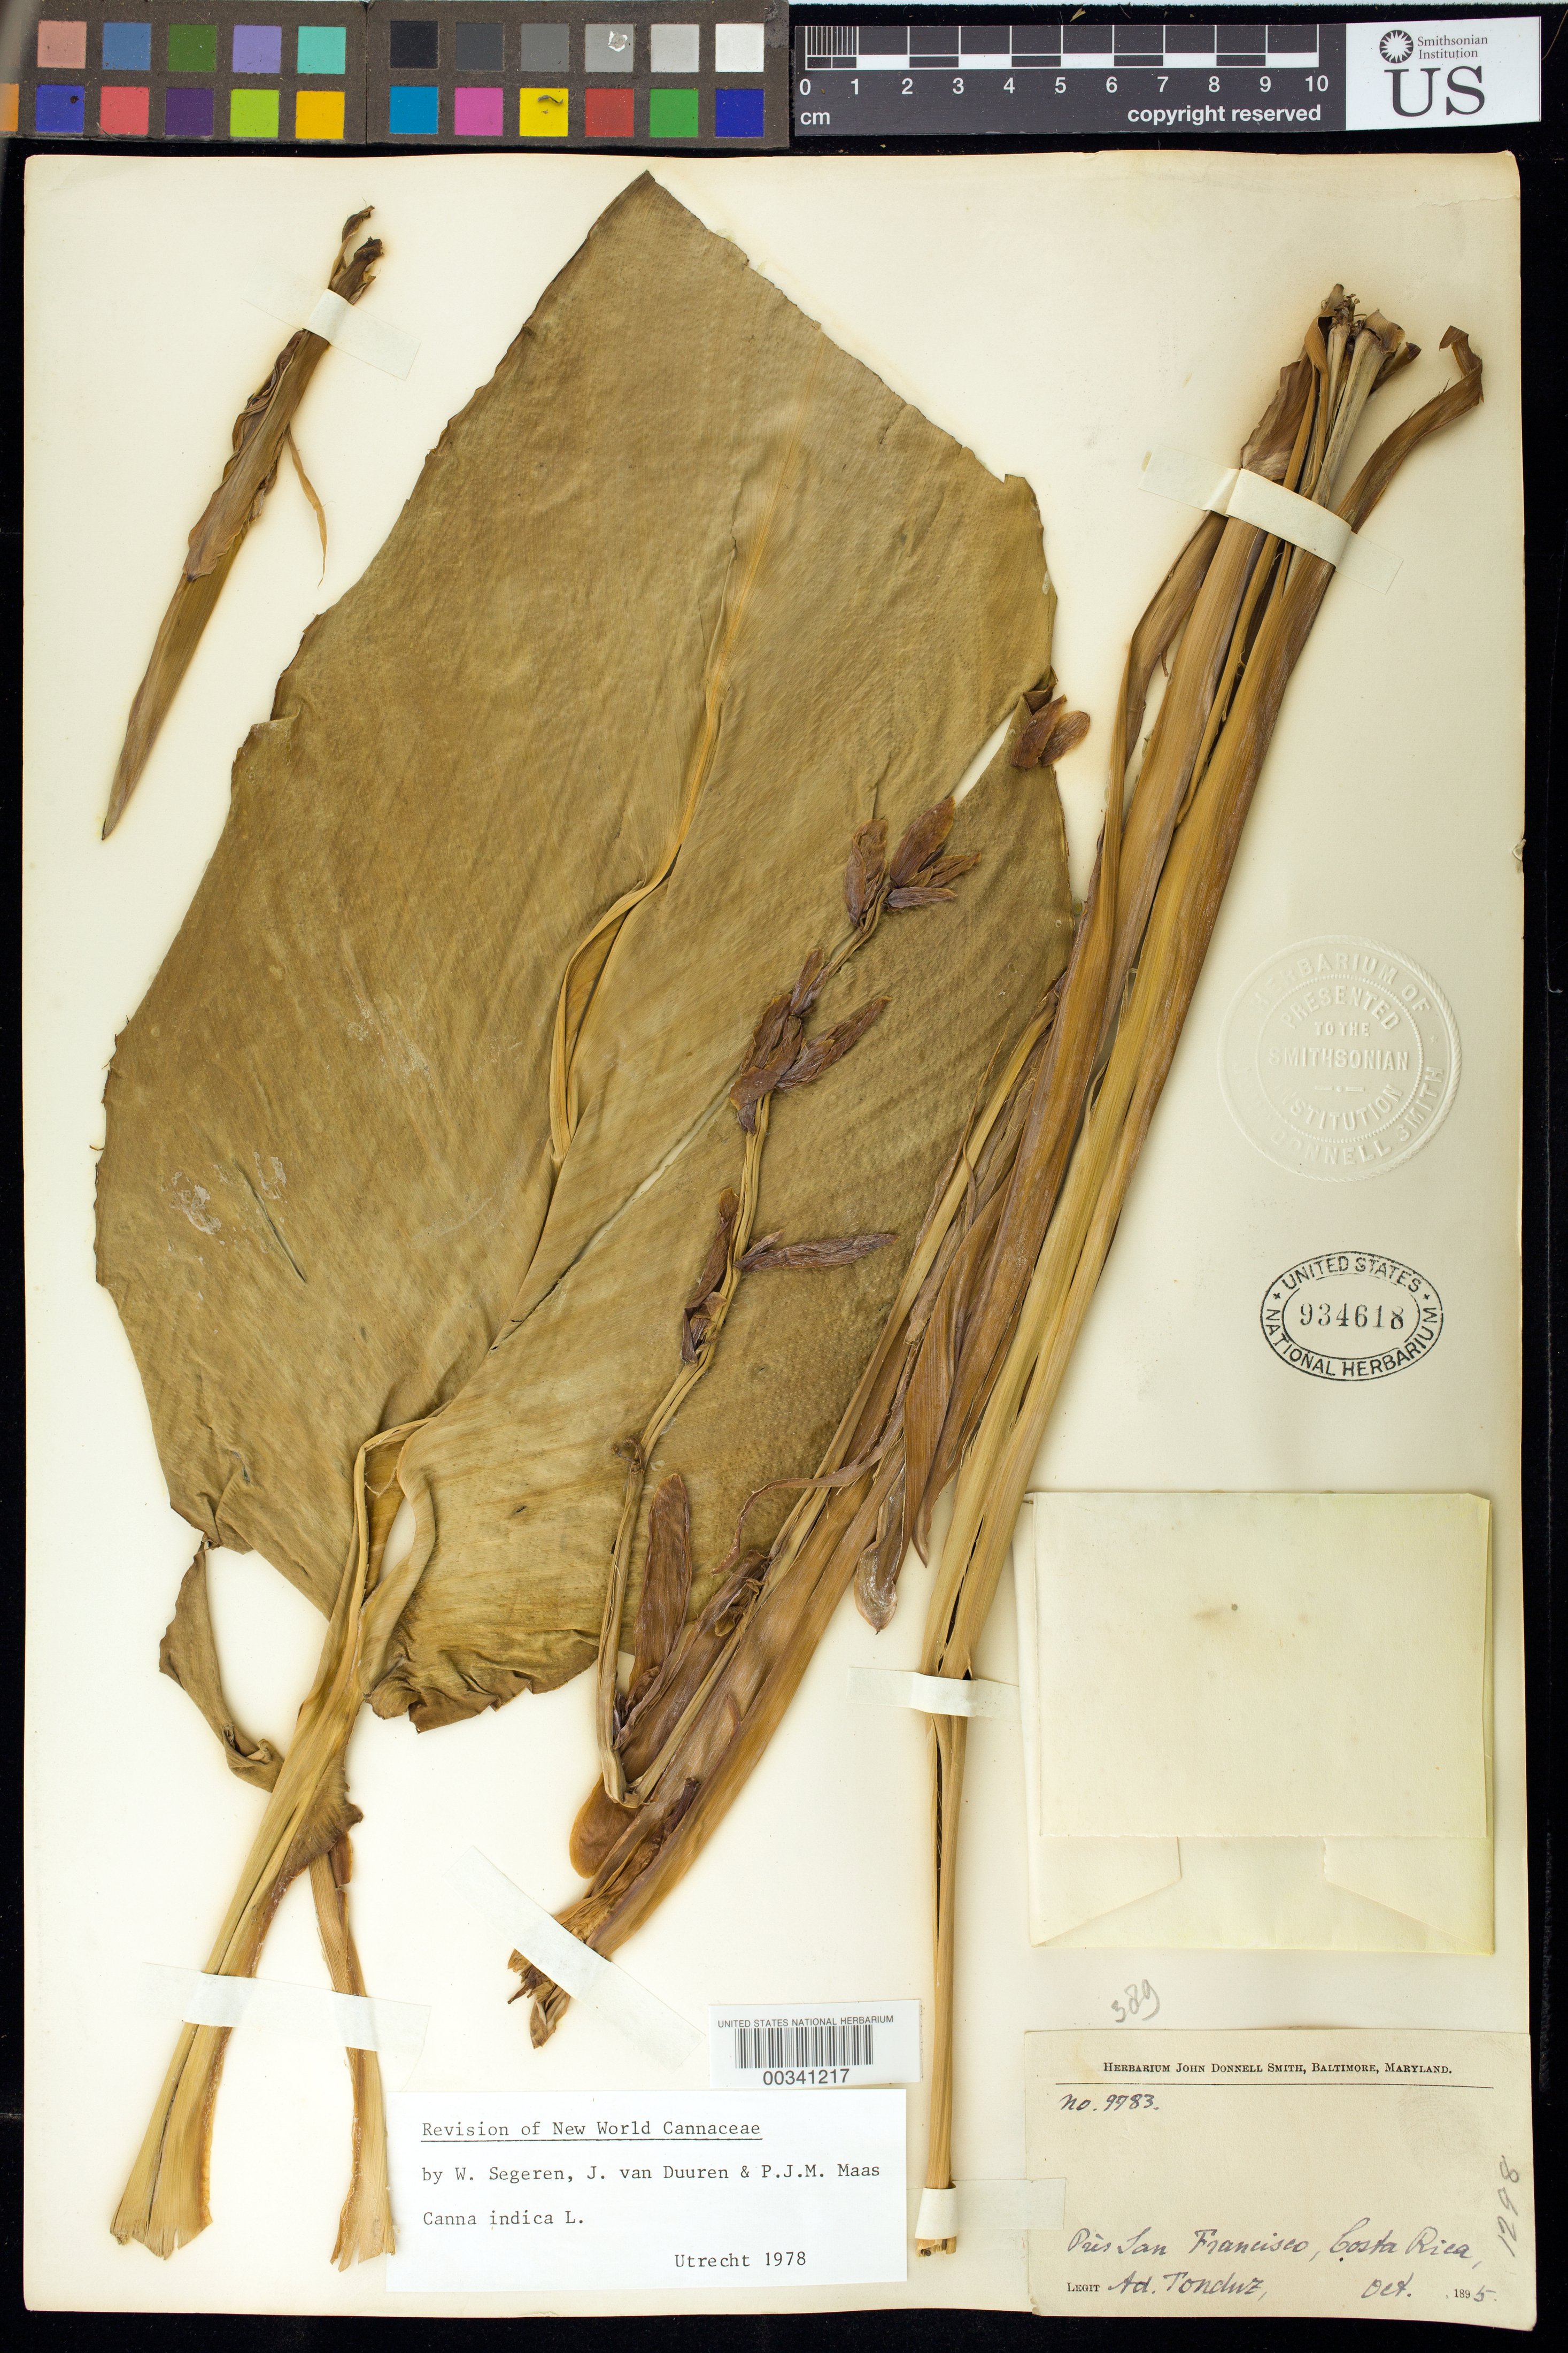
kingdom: Plantae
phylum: Tracheophyta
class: Liliopsida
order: Zingiberales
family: Cannaceae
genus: Canna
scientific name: Canna indica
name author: L.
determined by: Segeren, W.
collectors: A. Tonduz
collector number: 9983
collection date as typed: Oct 1895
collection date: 1895-10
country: Costa Rica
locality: Pres San Francisco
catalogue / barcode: US 934618